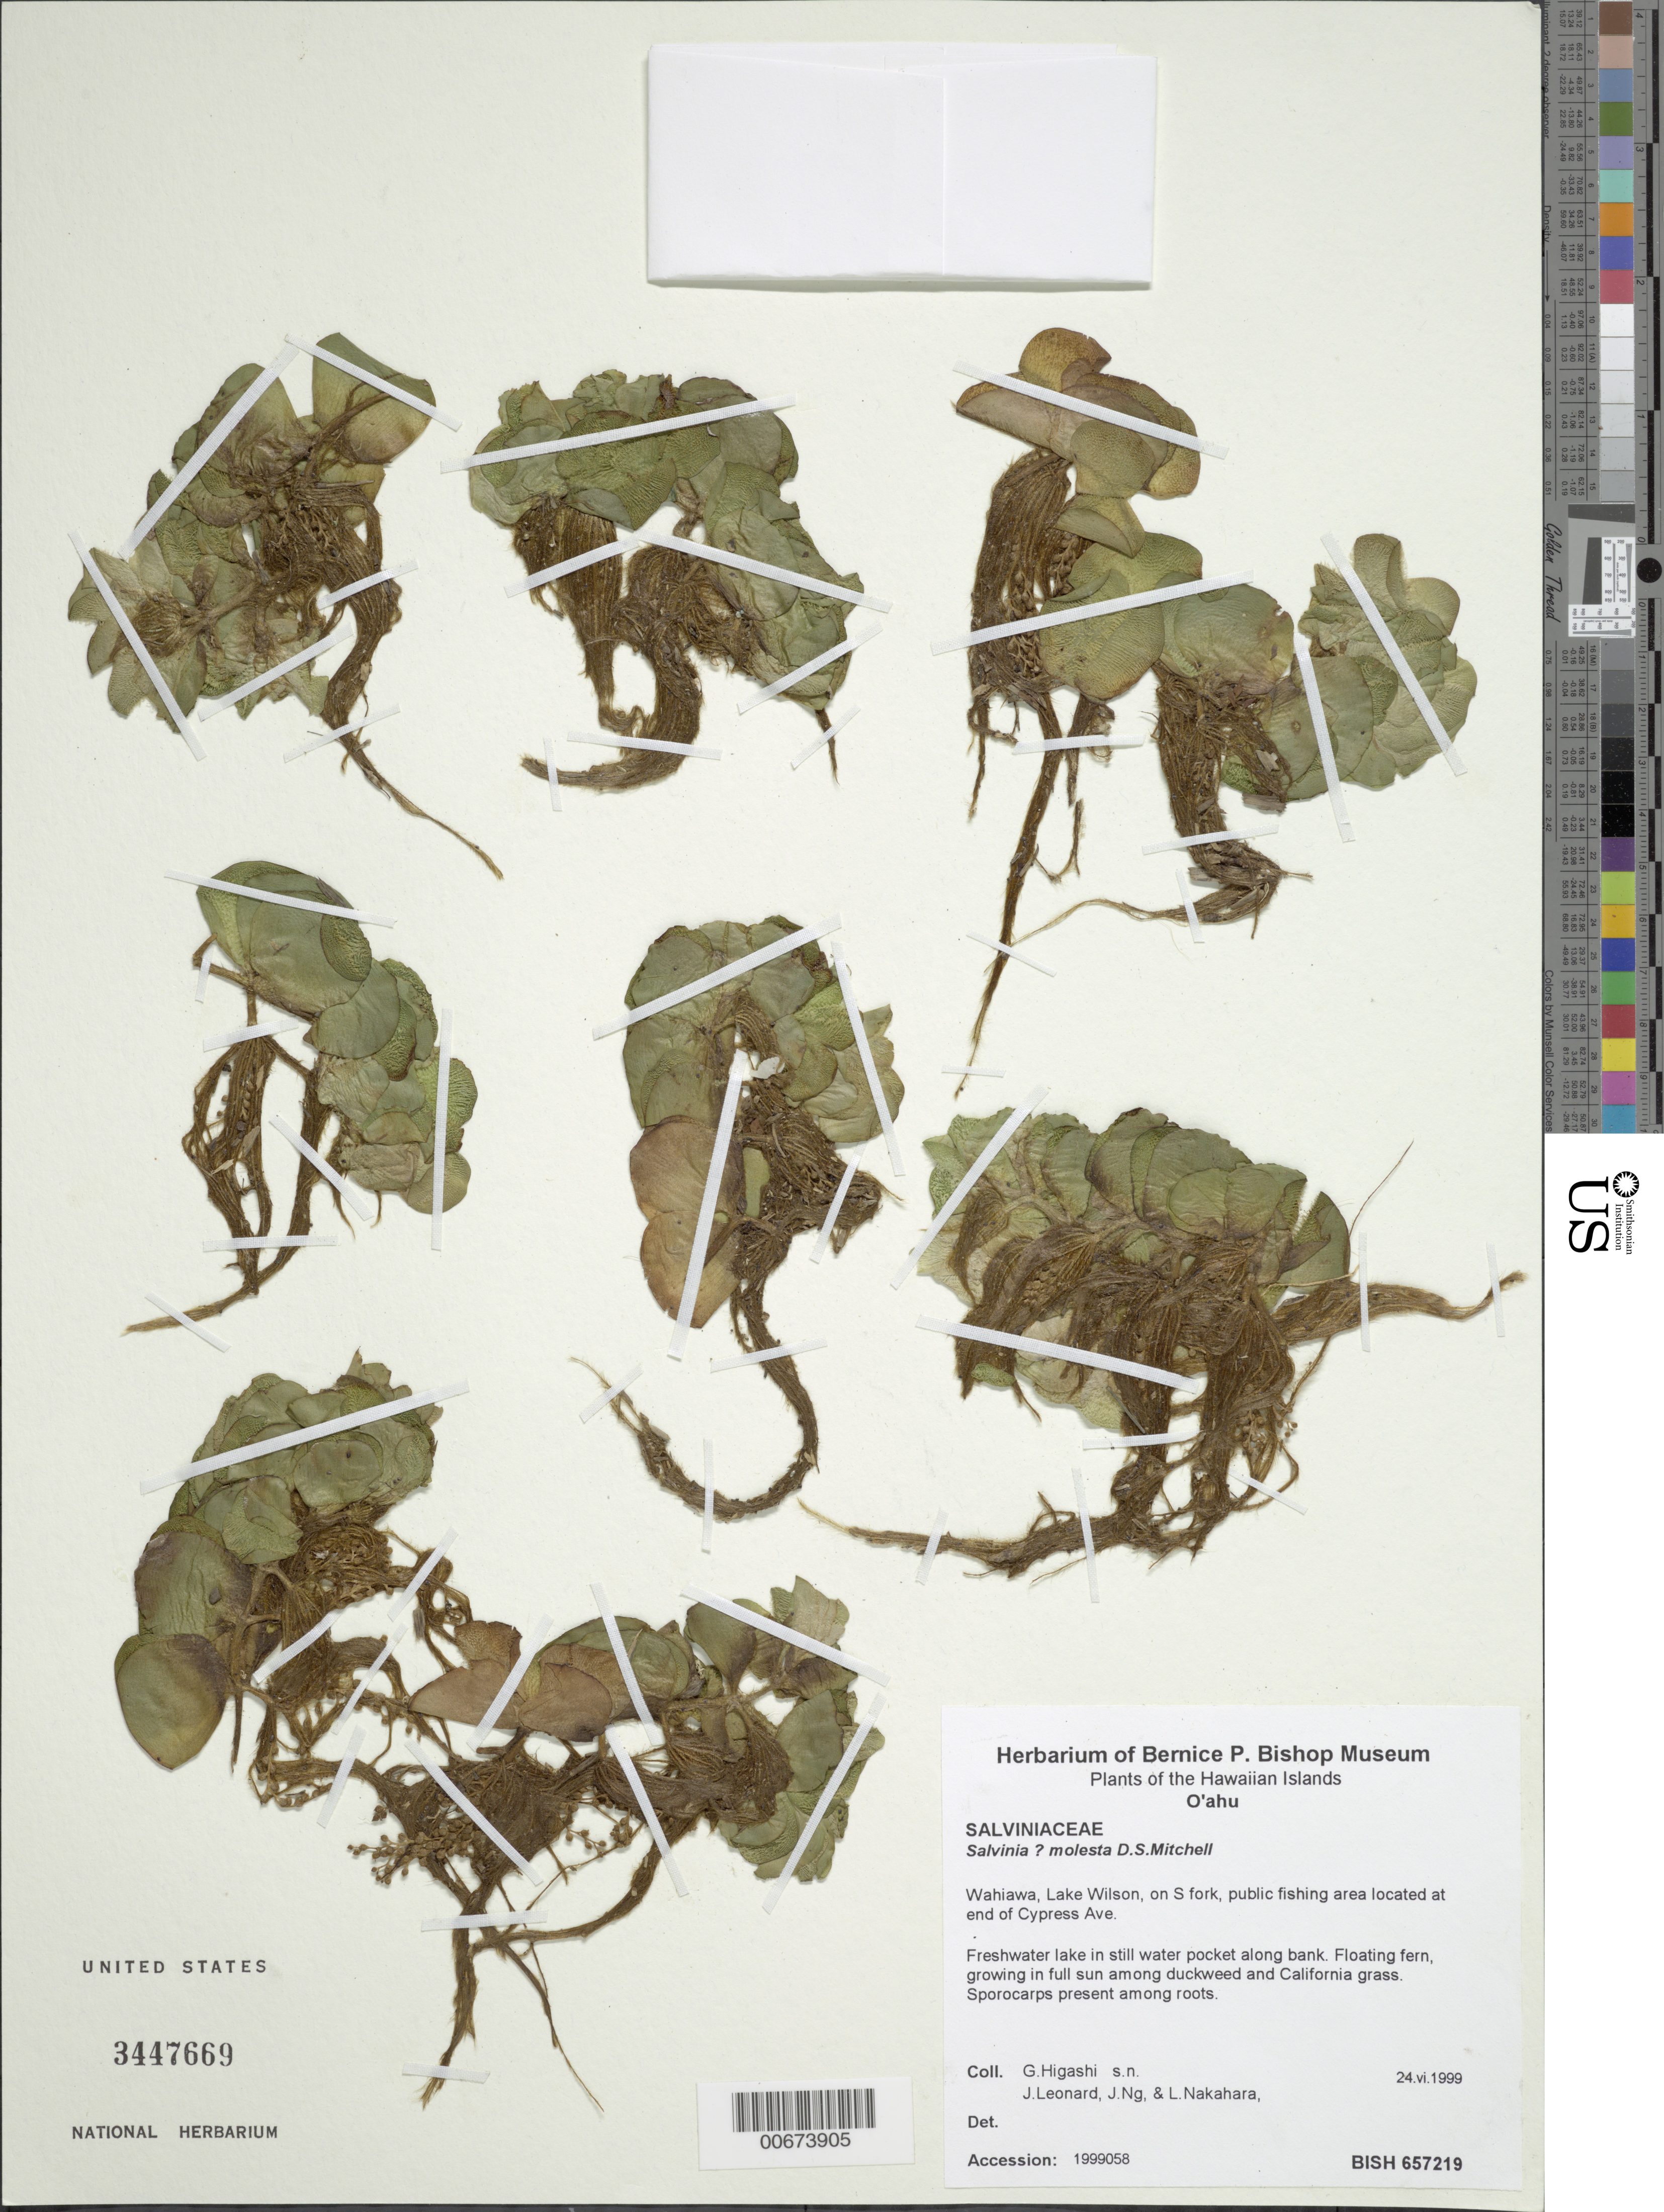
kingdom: Plantae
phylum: Tracheophyta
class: Polypodiopsida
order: Salviniales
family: Salviniaceae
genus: Salvinia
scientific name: Salvinia molesta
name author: D.S. Mitch.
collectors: G. Higashi, J. Leonard, J. Ng & J. Nakahara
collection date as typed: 24 Jun 1999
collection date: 1999-06-24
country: United States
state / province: Hawaii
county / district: Honolulu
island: Oahu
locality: Wahiawa, Lake Wilson, on S fork, public fishing area located at end of Cypress Ave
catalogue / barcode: US 3447669